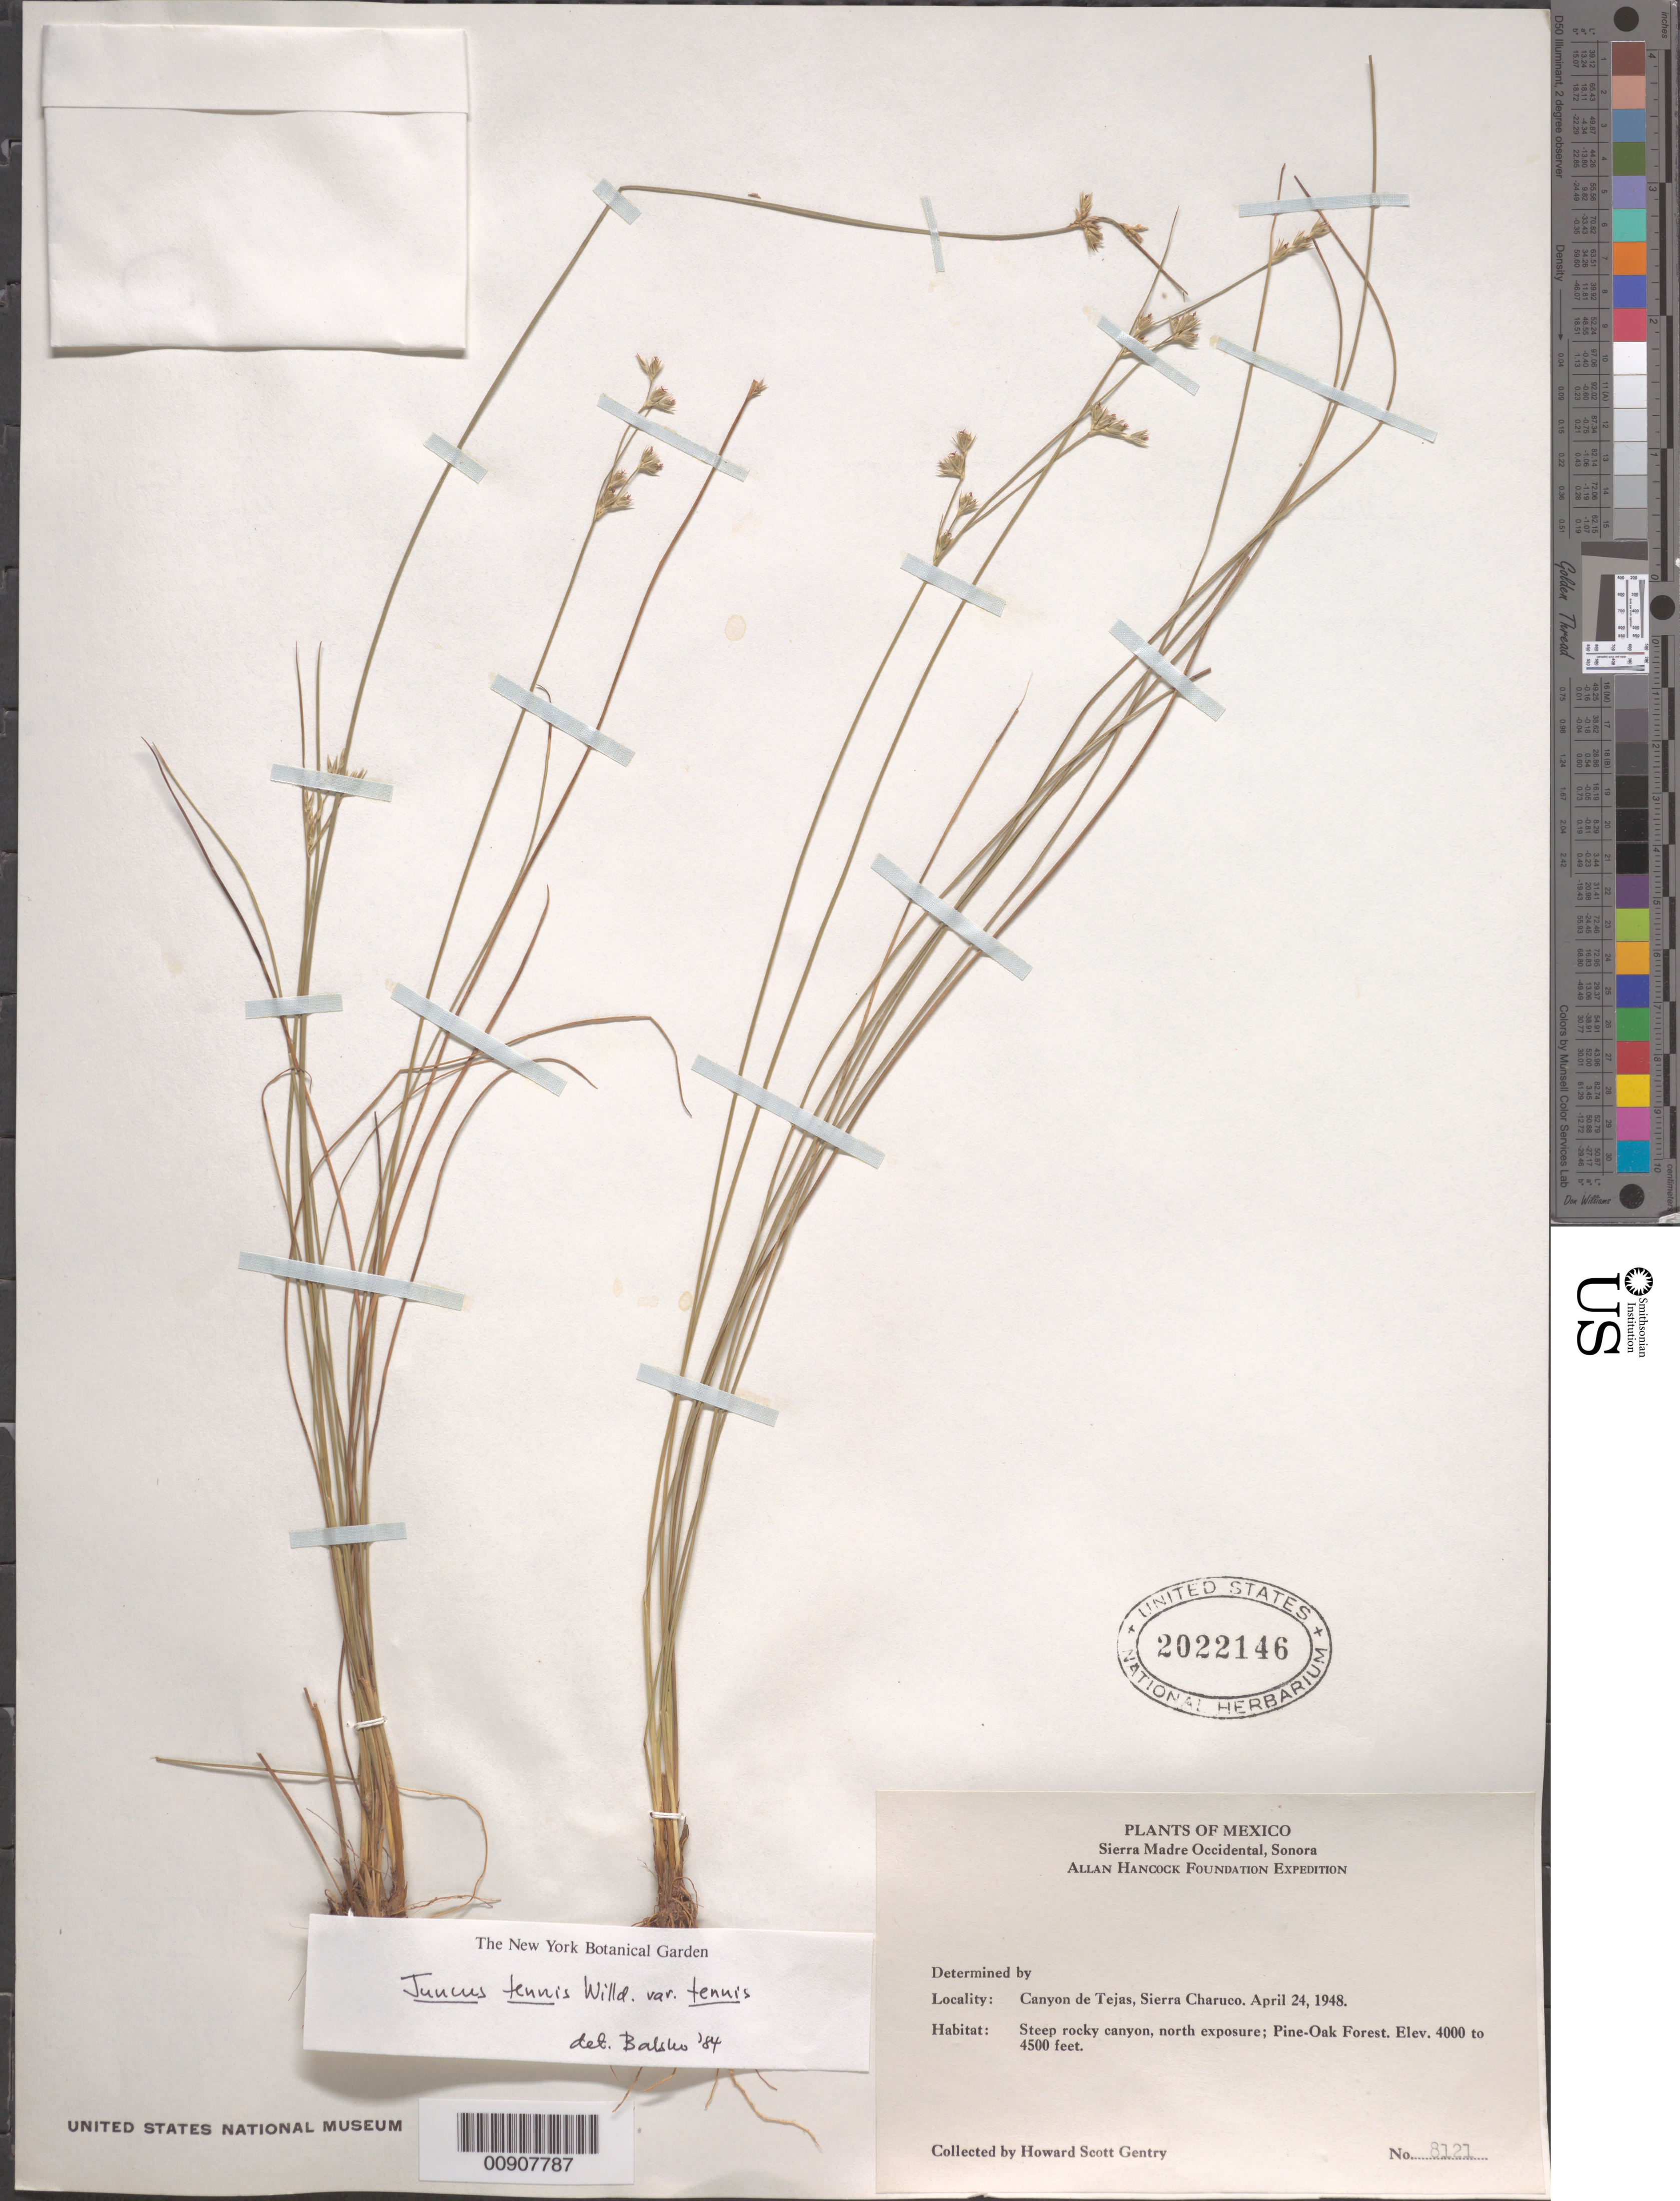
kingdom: Plantae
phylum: Tracheophyta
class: Liliopsida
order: Poales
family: Juncaceae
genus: Juncus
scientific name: Juncus tenuis var. tenuis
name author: Willd.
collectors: H. S. Gentry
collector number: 8121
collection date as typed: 24 Apr 1948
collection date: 1948-04-24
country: Mexico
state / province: Sonora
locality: Canyon de Tejas, Sierra Charuco, Sierra Madre Occidental, Sonora.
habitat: Steep rocky canyon, north exposure; Pine-Oak Forest.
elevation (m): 1219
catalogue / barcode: US 2022146